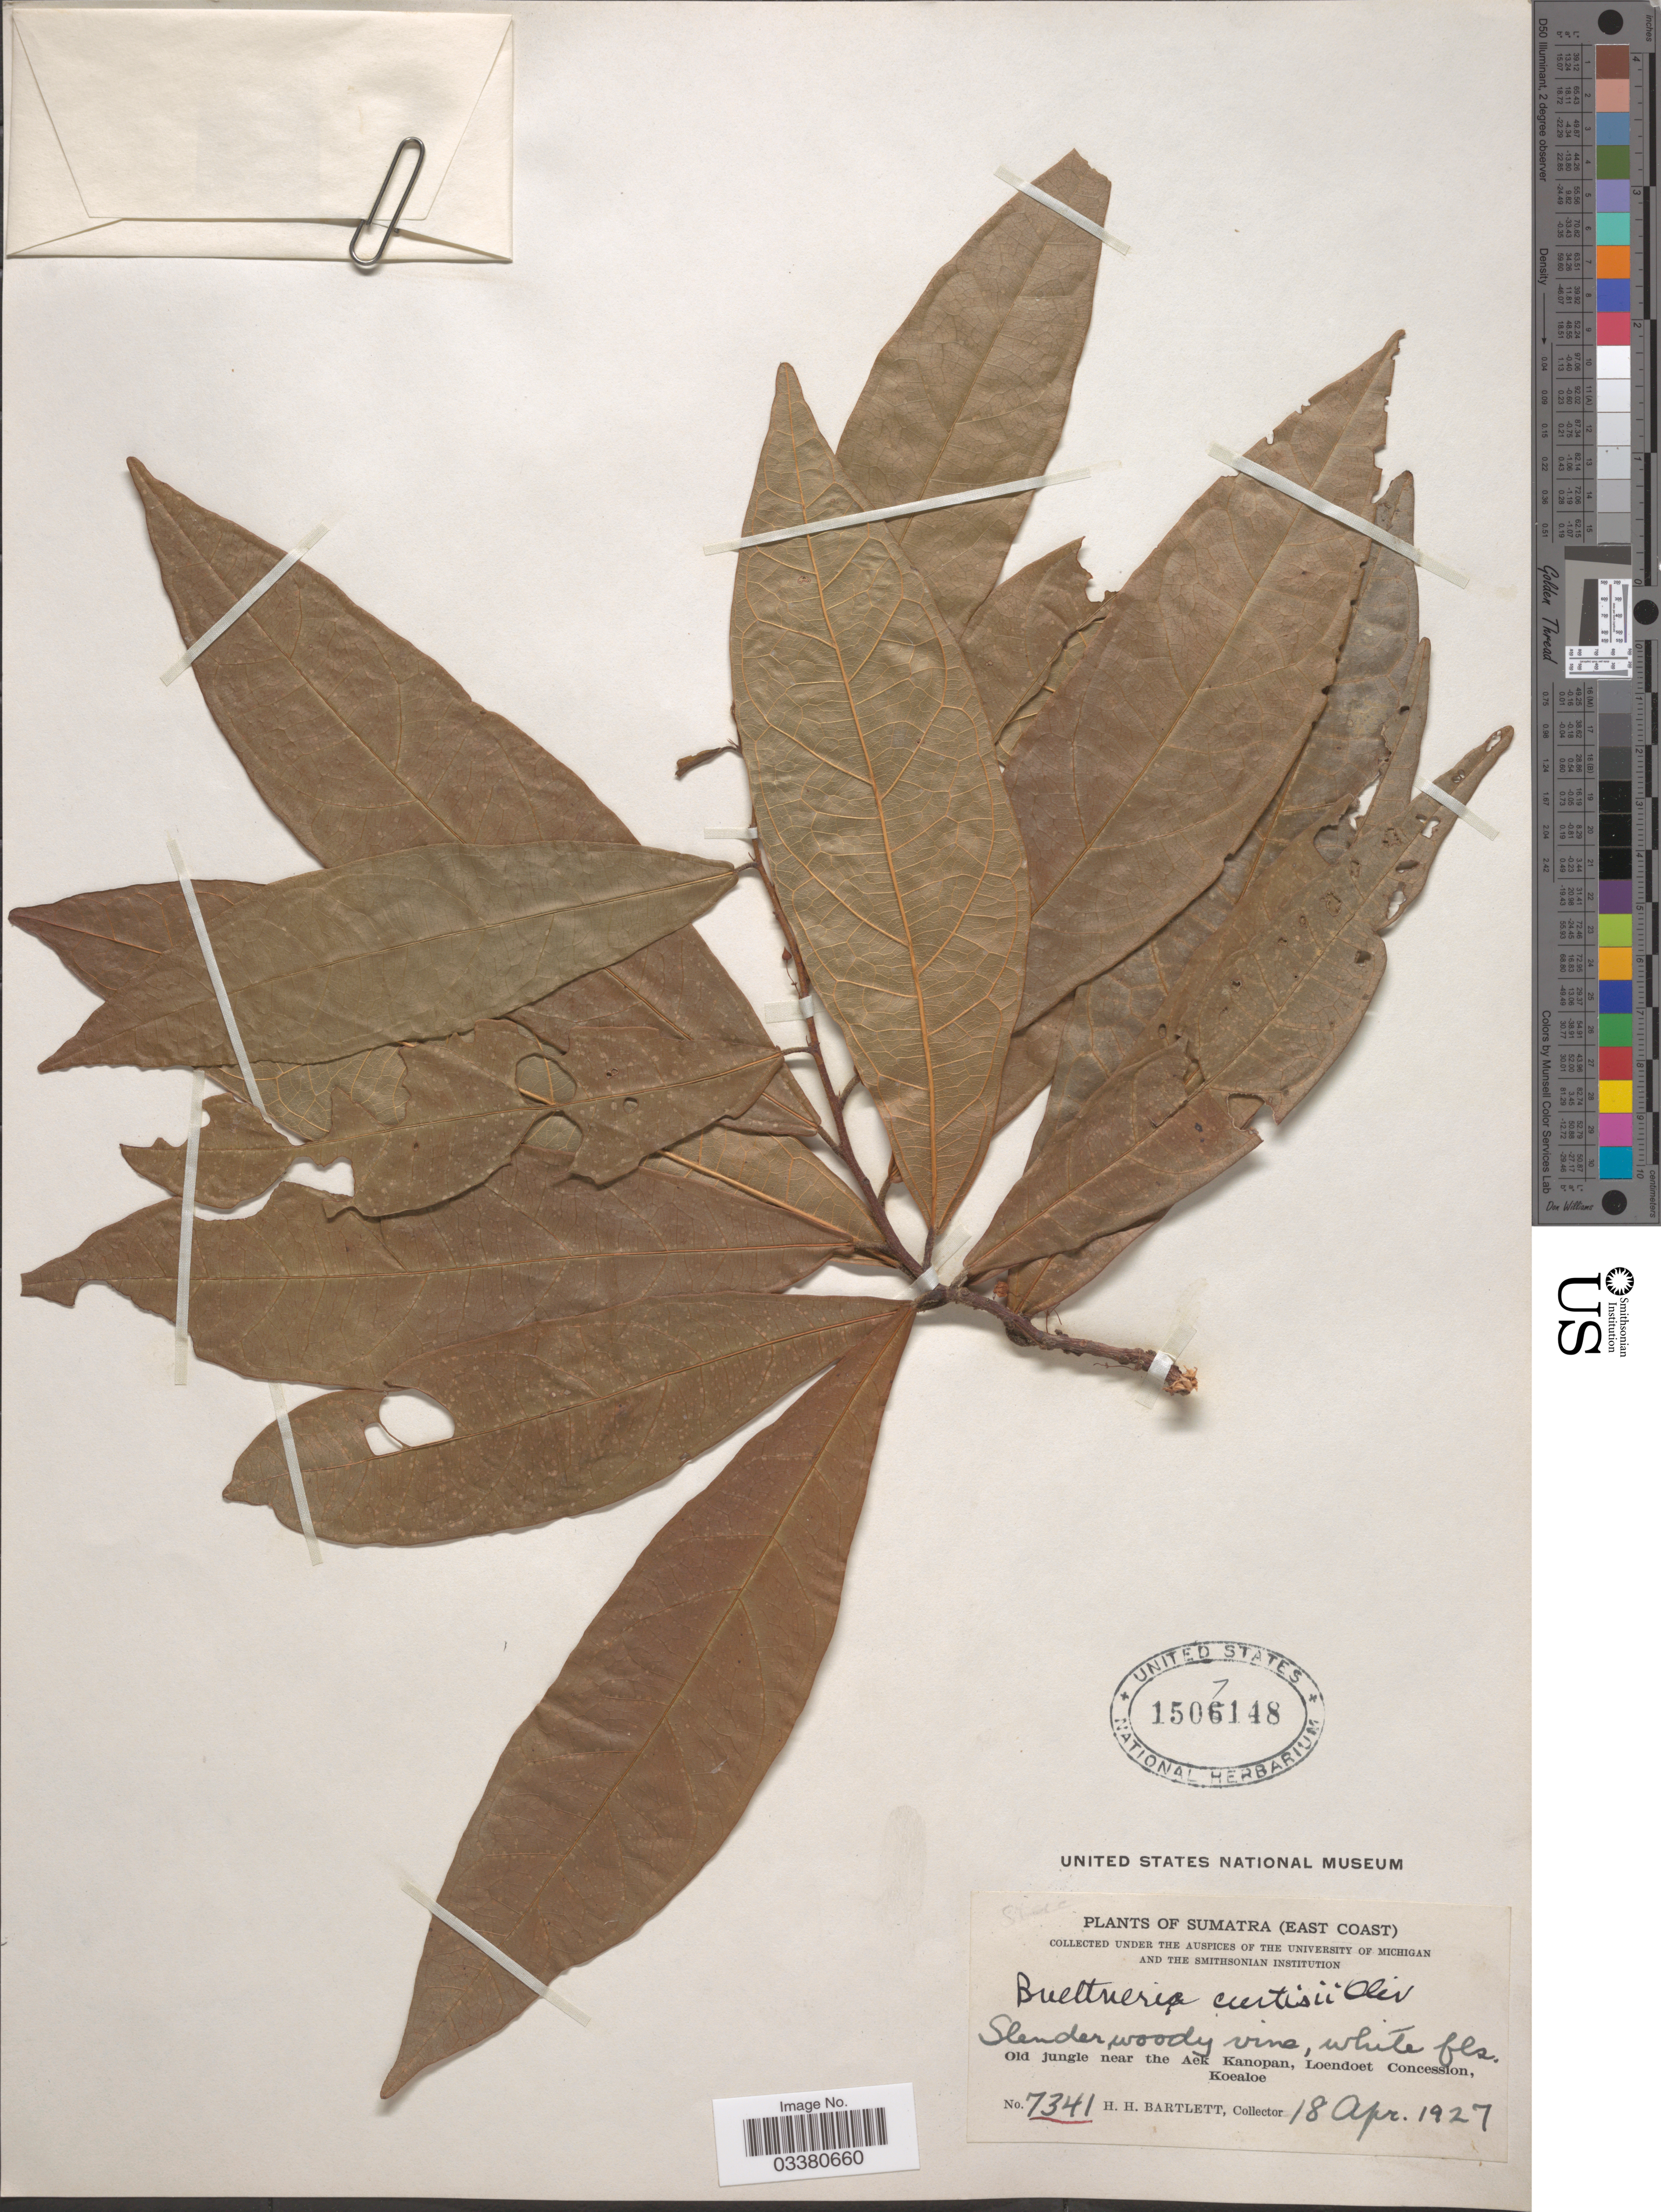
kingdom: Plantae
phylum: Tracheophyta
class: Magnoliopsida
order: Malvales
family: Malvaceae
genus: Byttneria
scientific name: Byttneria curtisii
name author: Oliv.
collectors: H. H. Bartlett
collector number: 7341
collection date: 1927-04-18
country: Indonesia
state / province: Sumatra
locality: (East Coast). Old jungle near the Aek Kanopan, Loendoet Concession, Koealoe.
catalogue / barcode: US 1507148